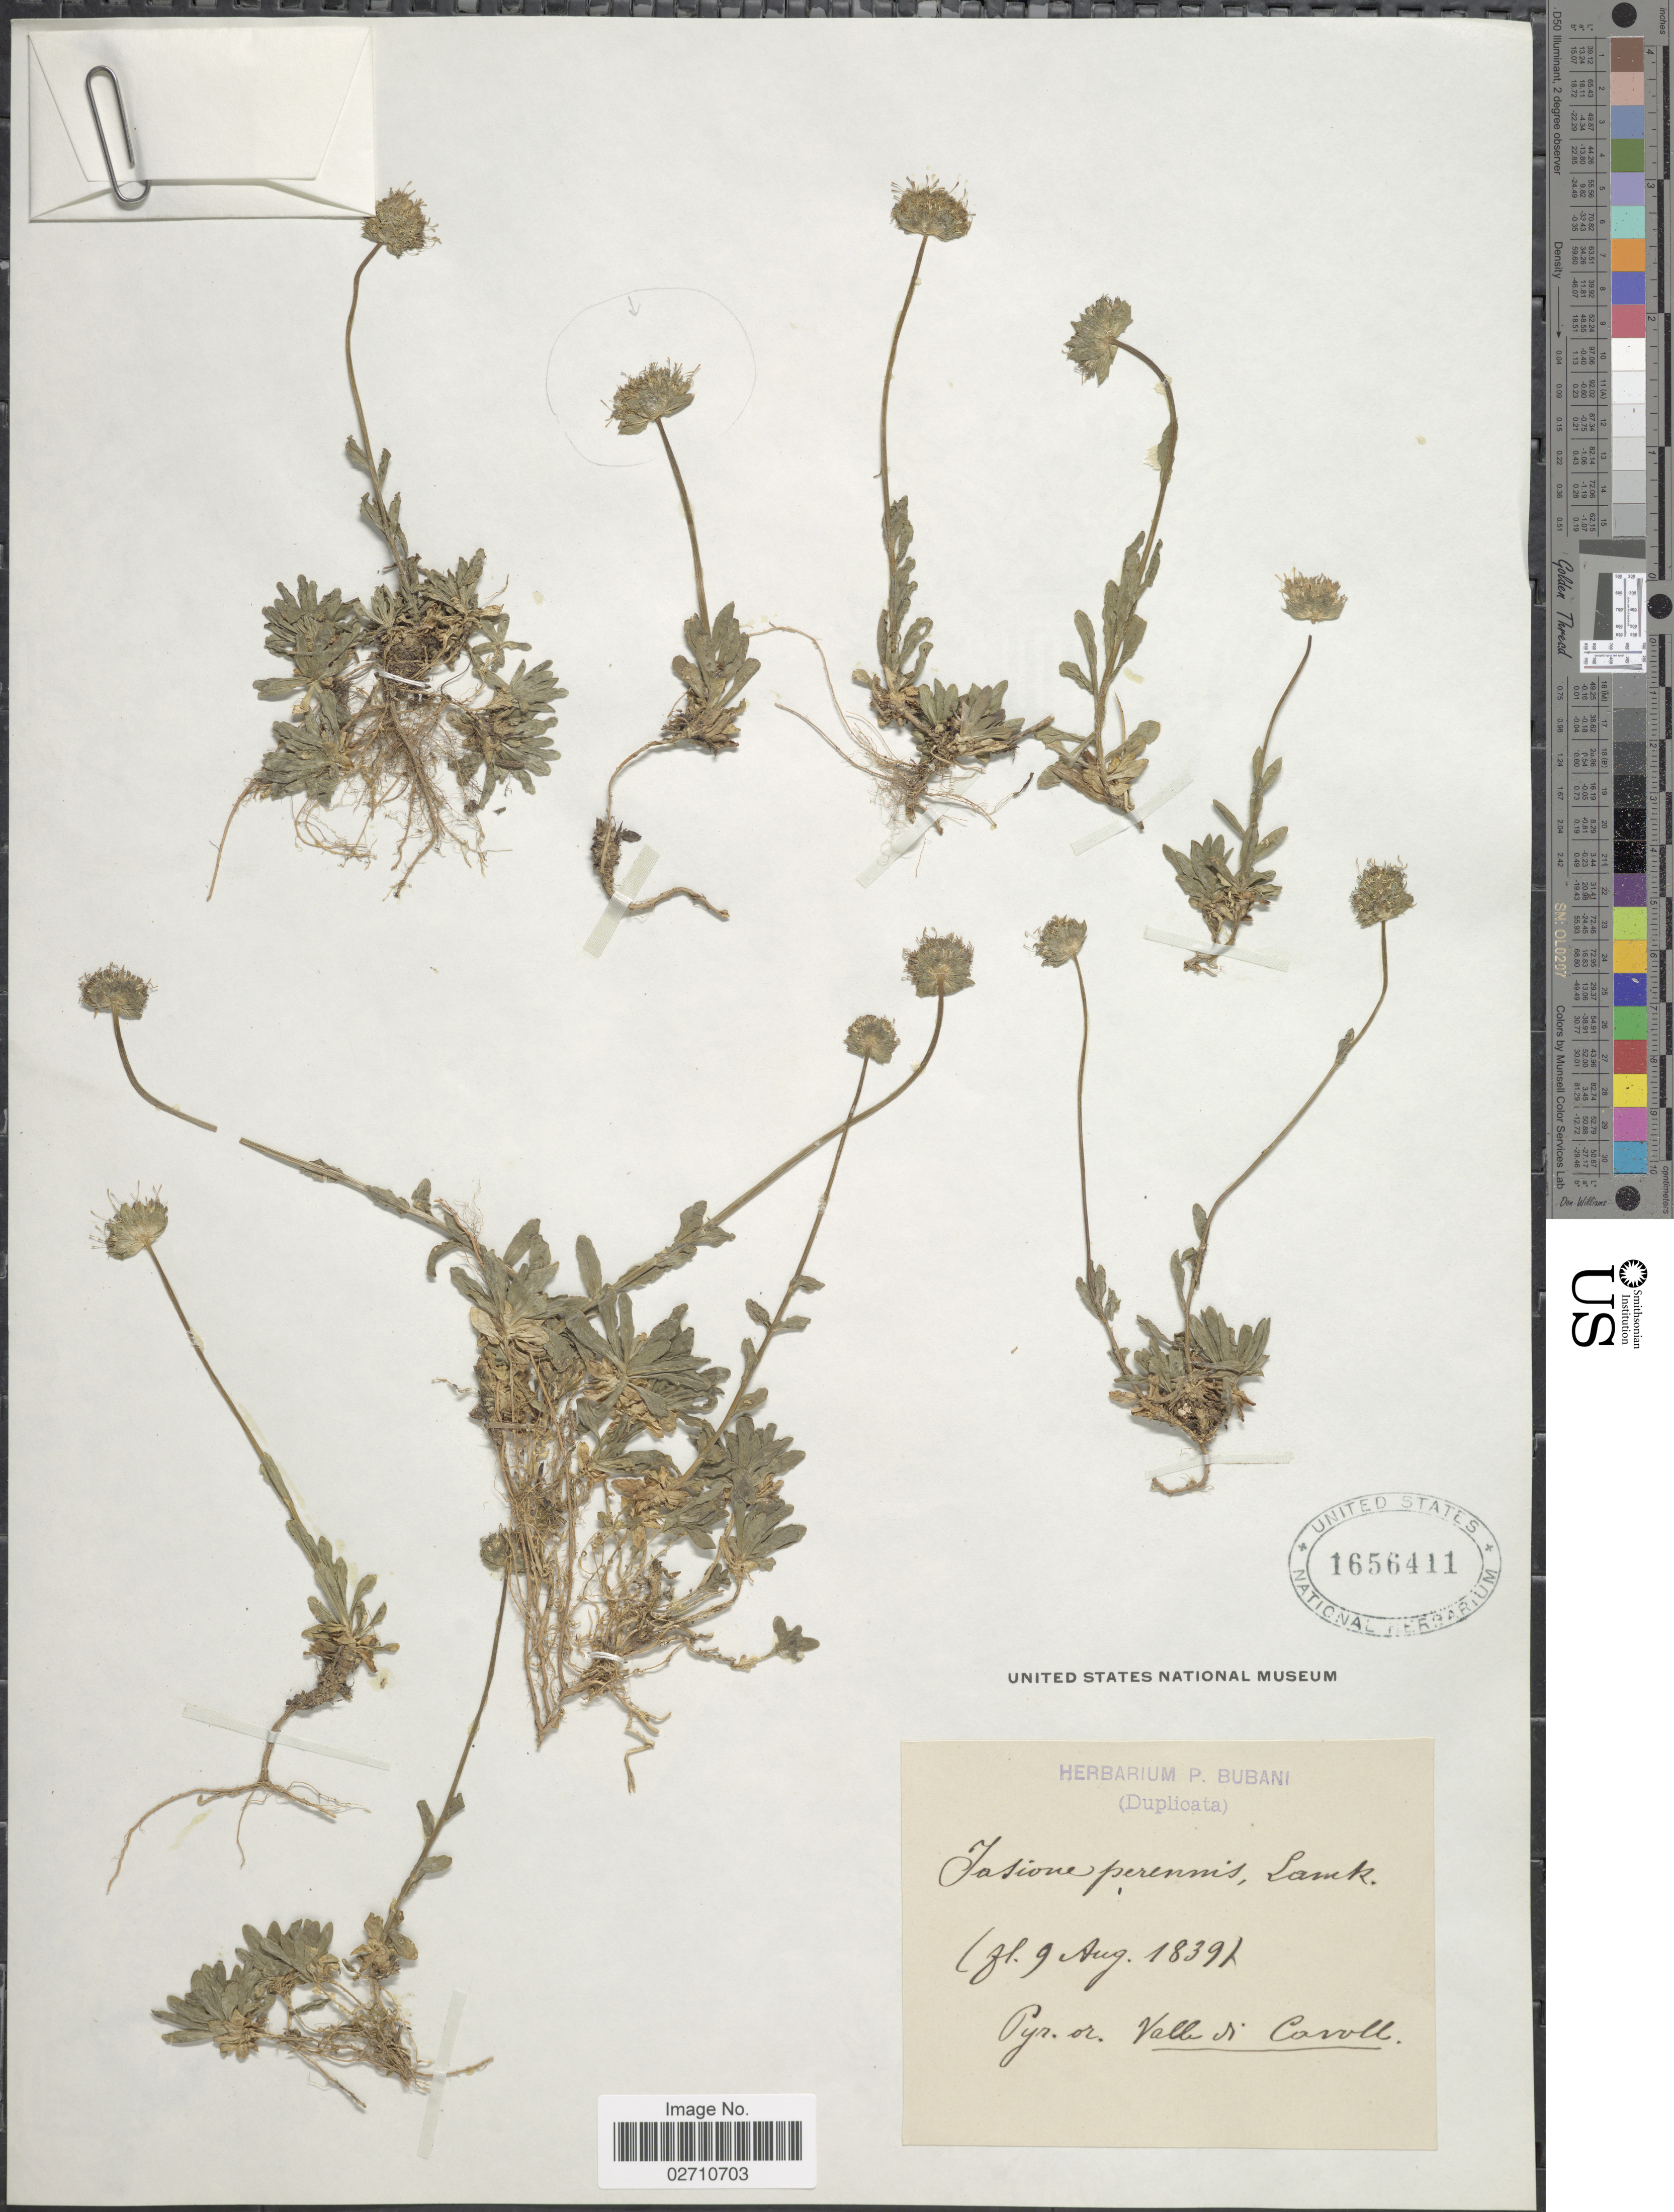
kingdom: Plantae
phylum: Tracheophyta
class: Magnoliopsida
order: Asterales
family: Campanulaceae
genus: Jasione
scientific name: Jasione perennis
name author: (L. f.) Lam.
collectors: ex herb. P. Bubani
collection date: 1839-08-09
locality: Pyr. or Valle di Carvll [interpreted]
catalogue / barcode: US 1656411